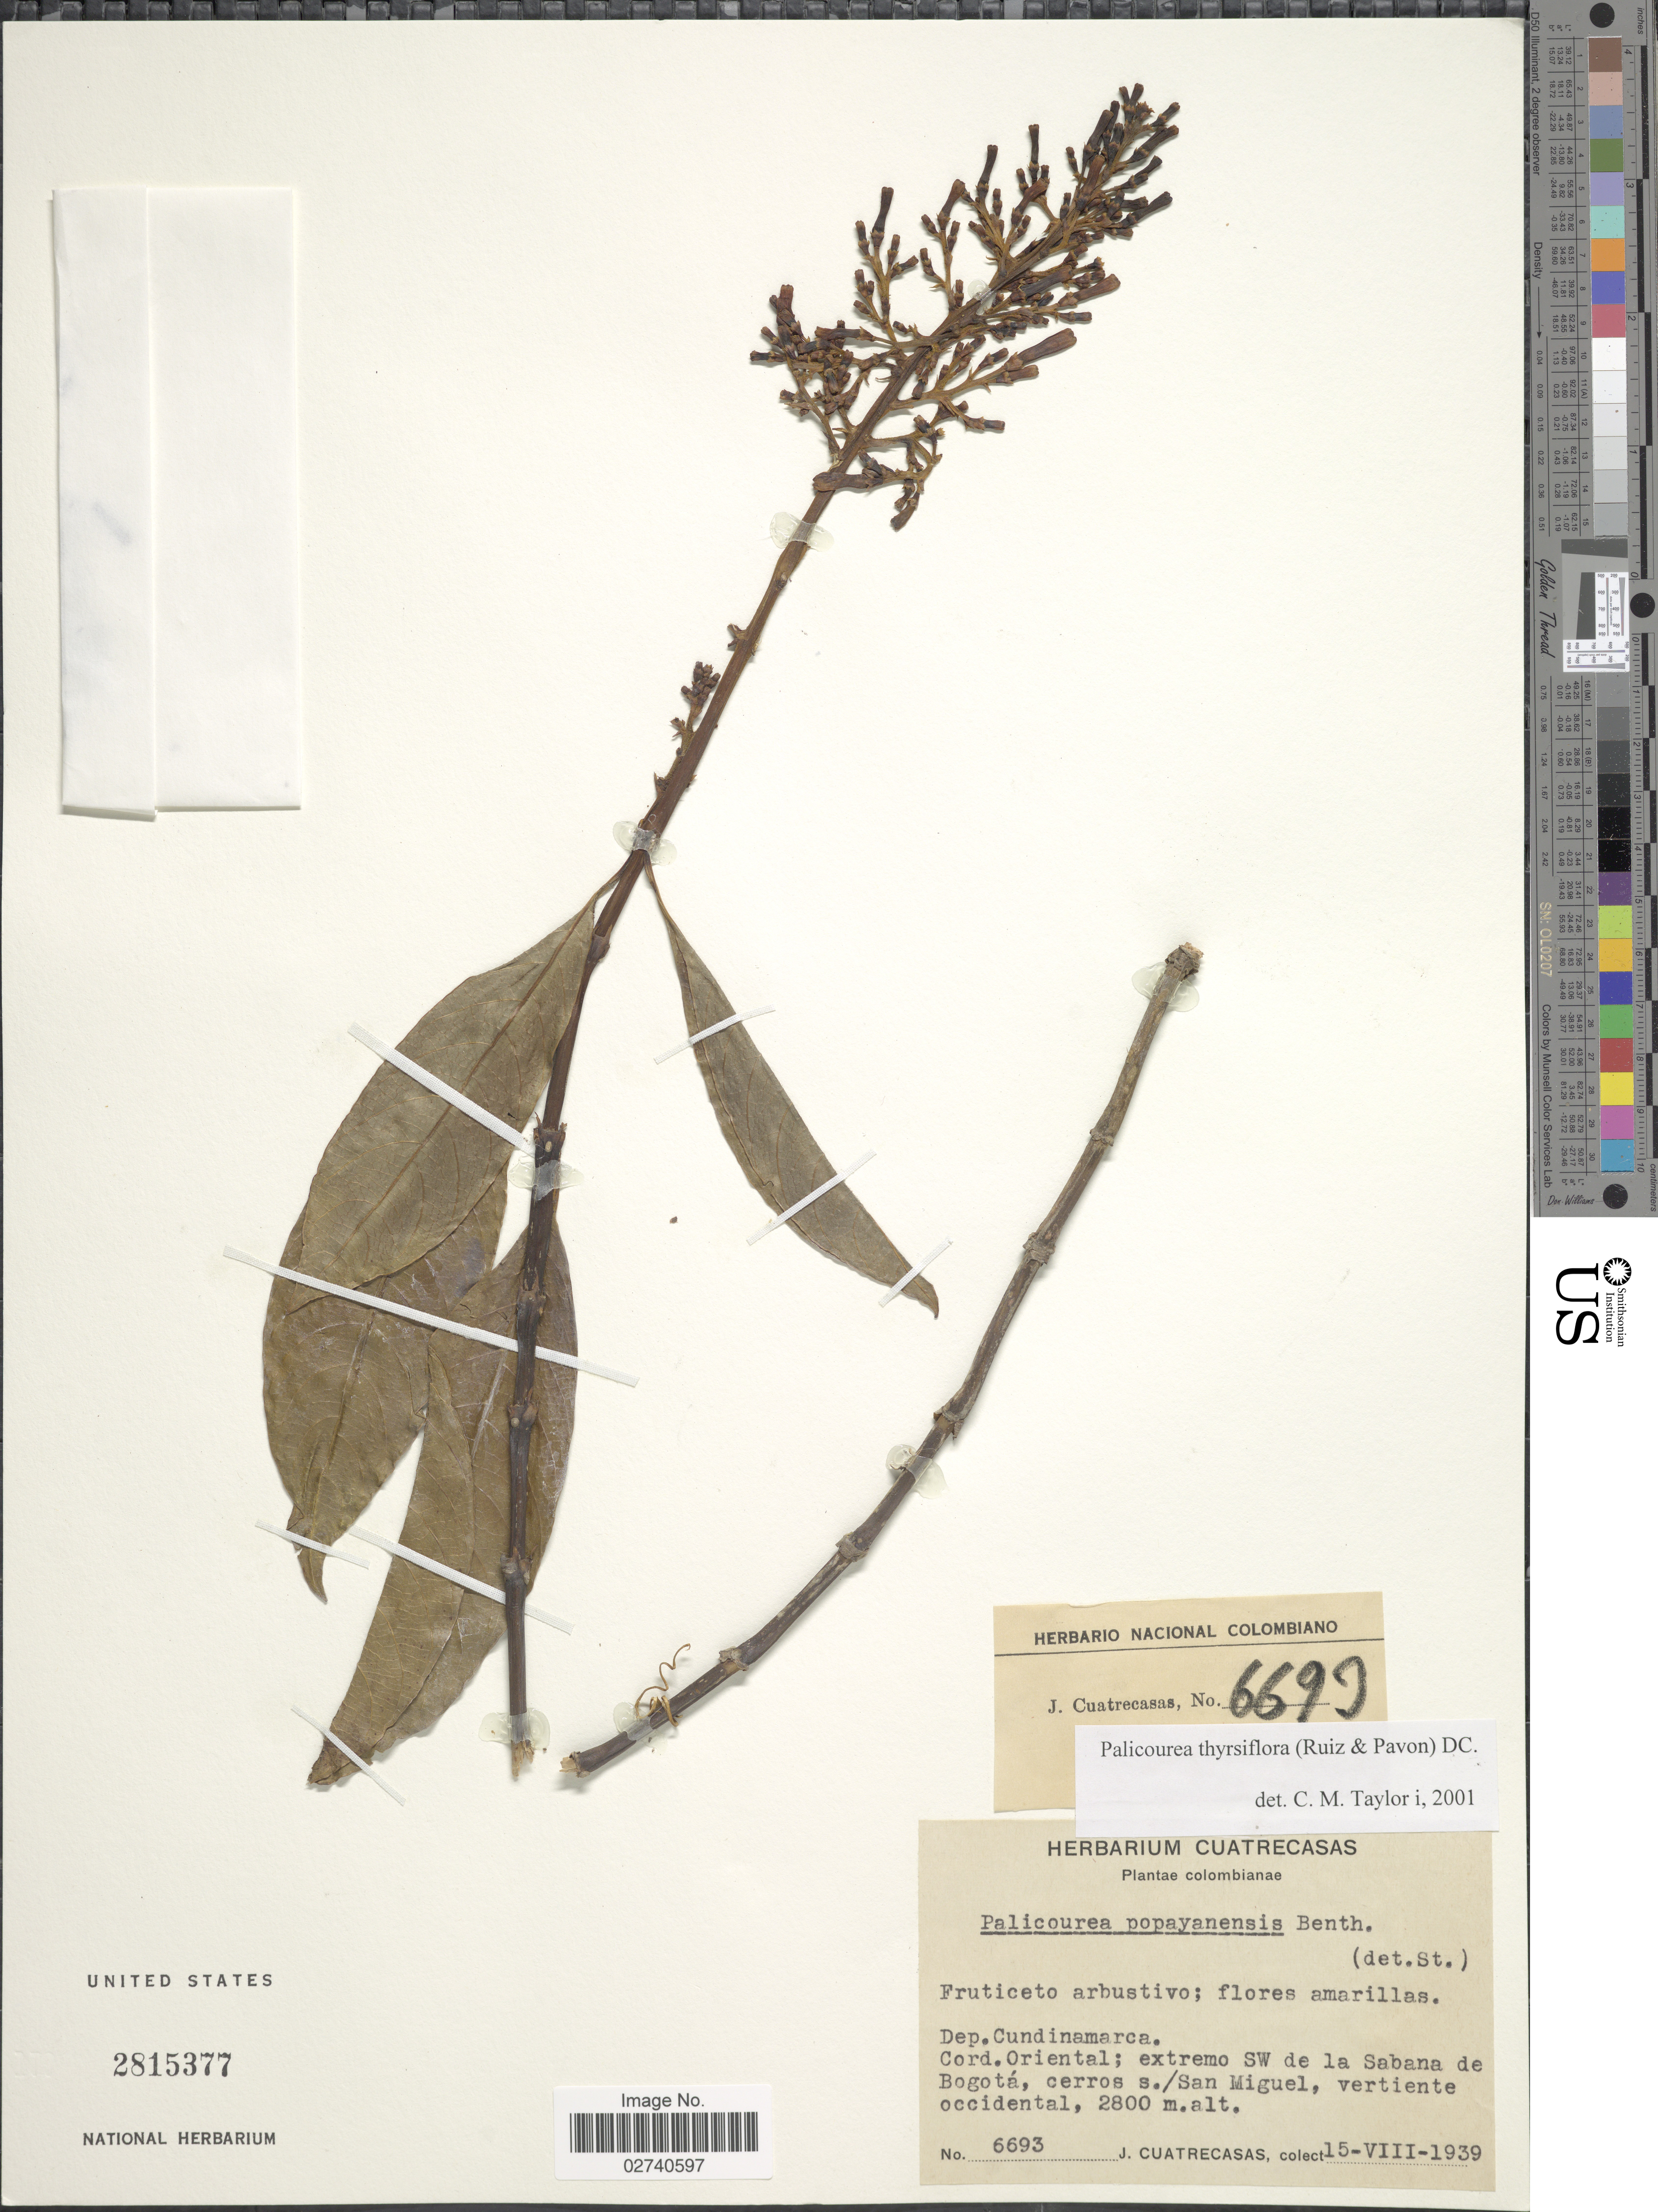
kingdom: Plantae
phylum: Tracheophyta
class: Magnoliopsida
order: Gentianales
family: Rubiaceae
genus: Palicourea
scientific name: Palicourea thyrsiflora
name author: (Ruiz & Pav.) DC.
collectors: J. Cuatrecasas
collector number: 6693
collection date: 1939-08-15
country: Colombia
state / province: Cundinamarca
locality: Cord. Oriental; extremo SW de la Sabana de Bogota, cerros s./San Miguel, vertiente occidental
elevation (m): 2800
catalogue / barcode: US 2815377